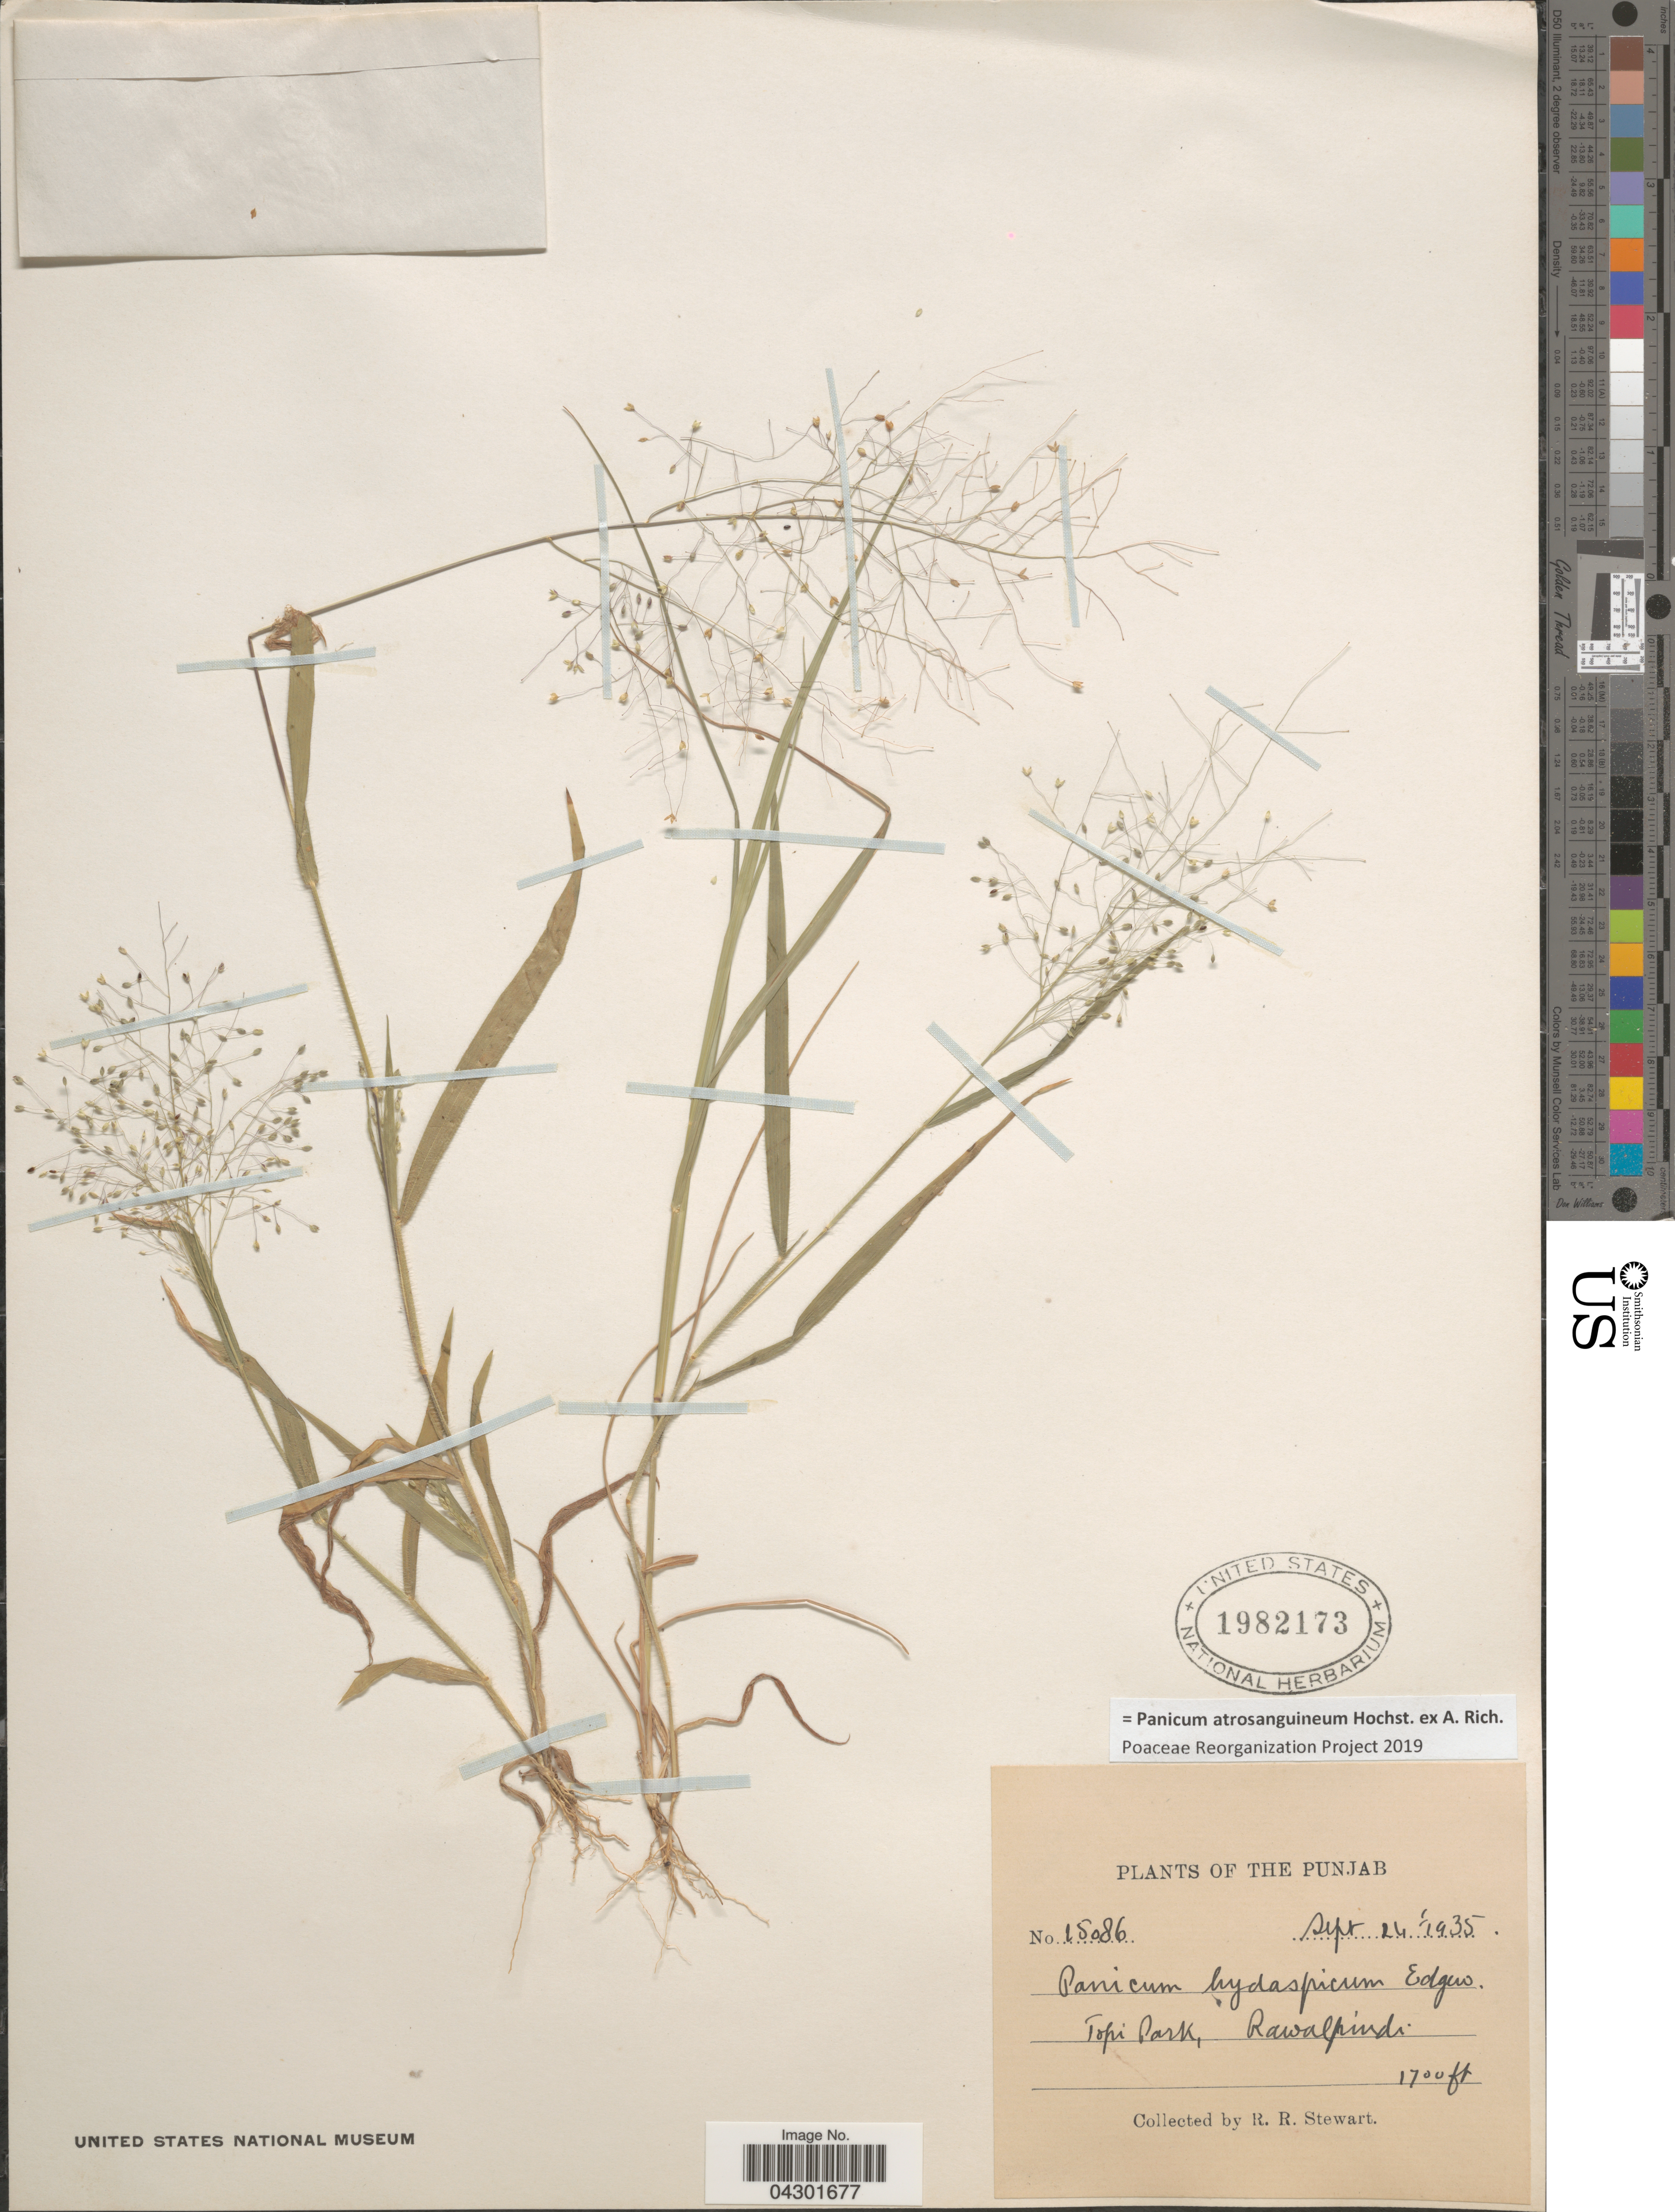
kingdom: Plantae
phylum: Tracheophyta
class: Liliopsida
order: Poales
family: Poaceae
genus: Panicum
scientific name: Panicum atrosanguineum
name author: Hochst. ex A. Rich.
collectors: R. Stewart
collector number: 15086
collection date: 1935-09-24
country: Pakistan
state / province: Punjab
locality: Topi Park, Rawalpindi.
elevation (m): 518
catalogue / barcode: US 1982173